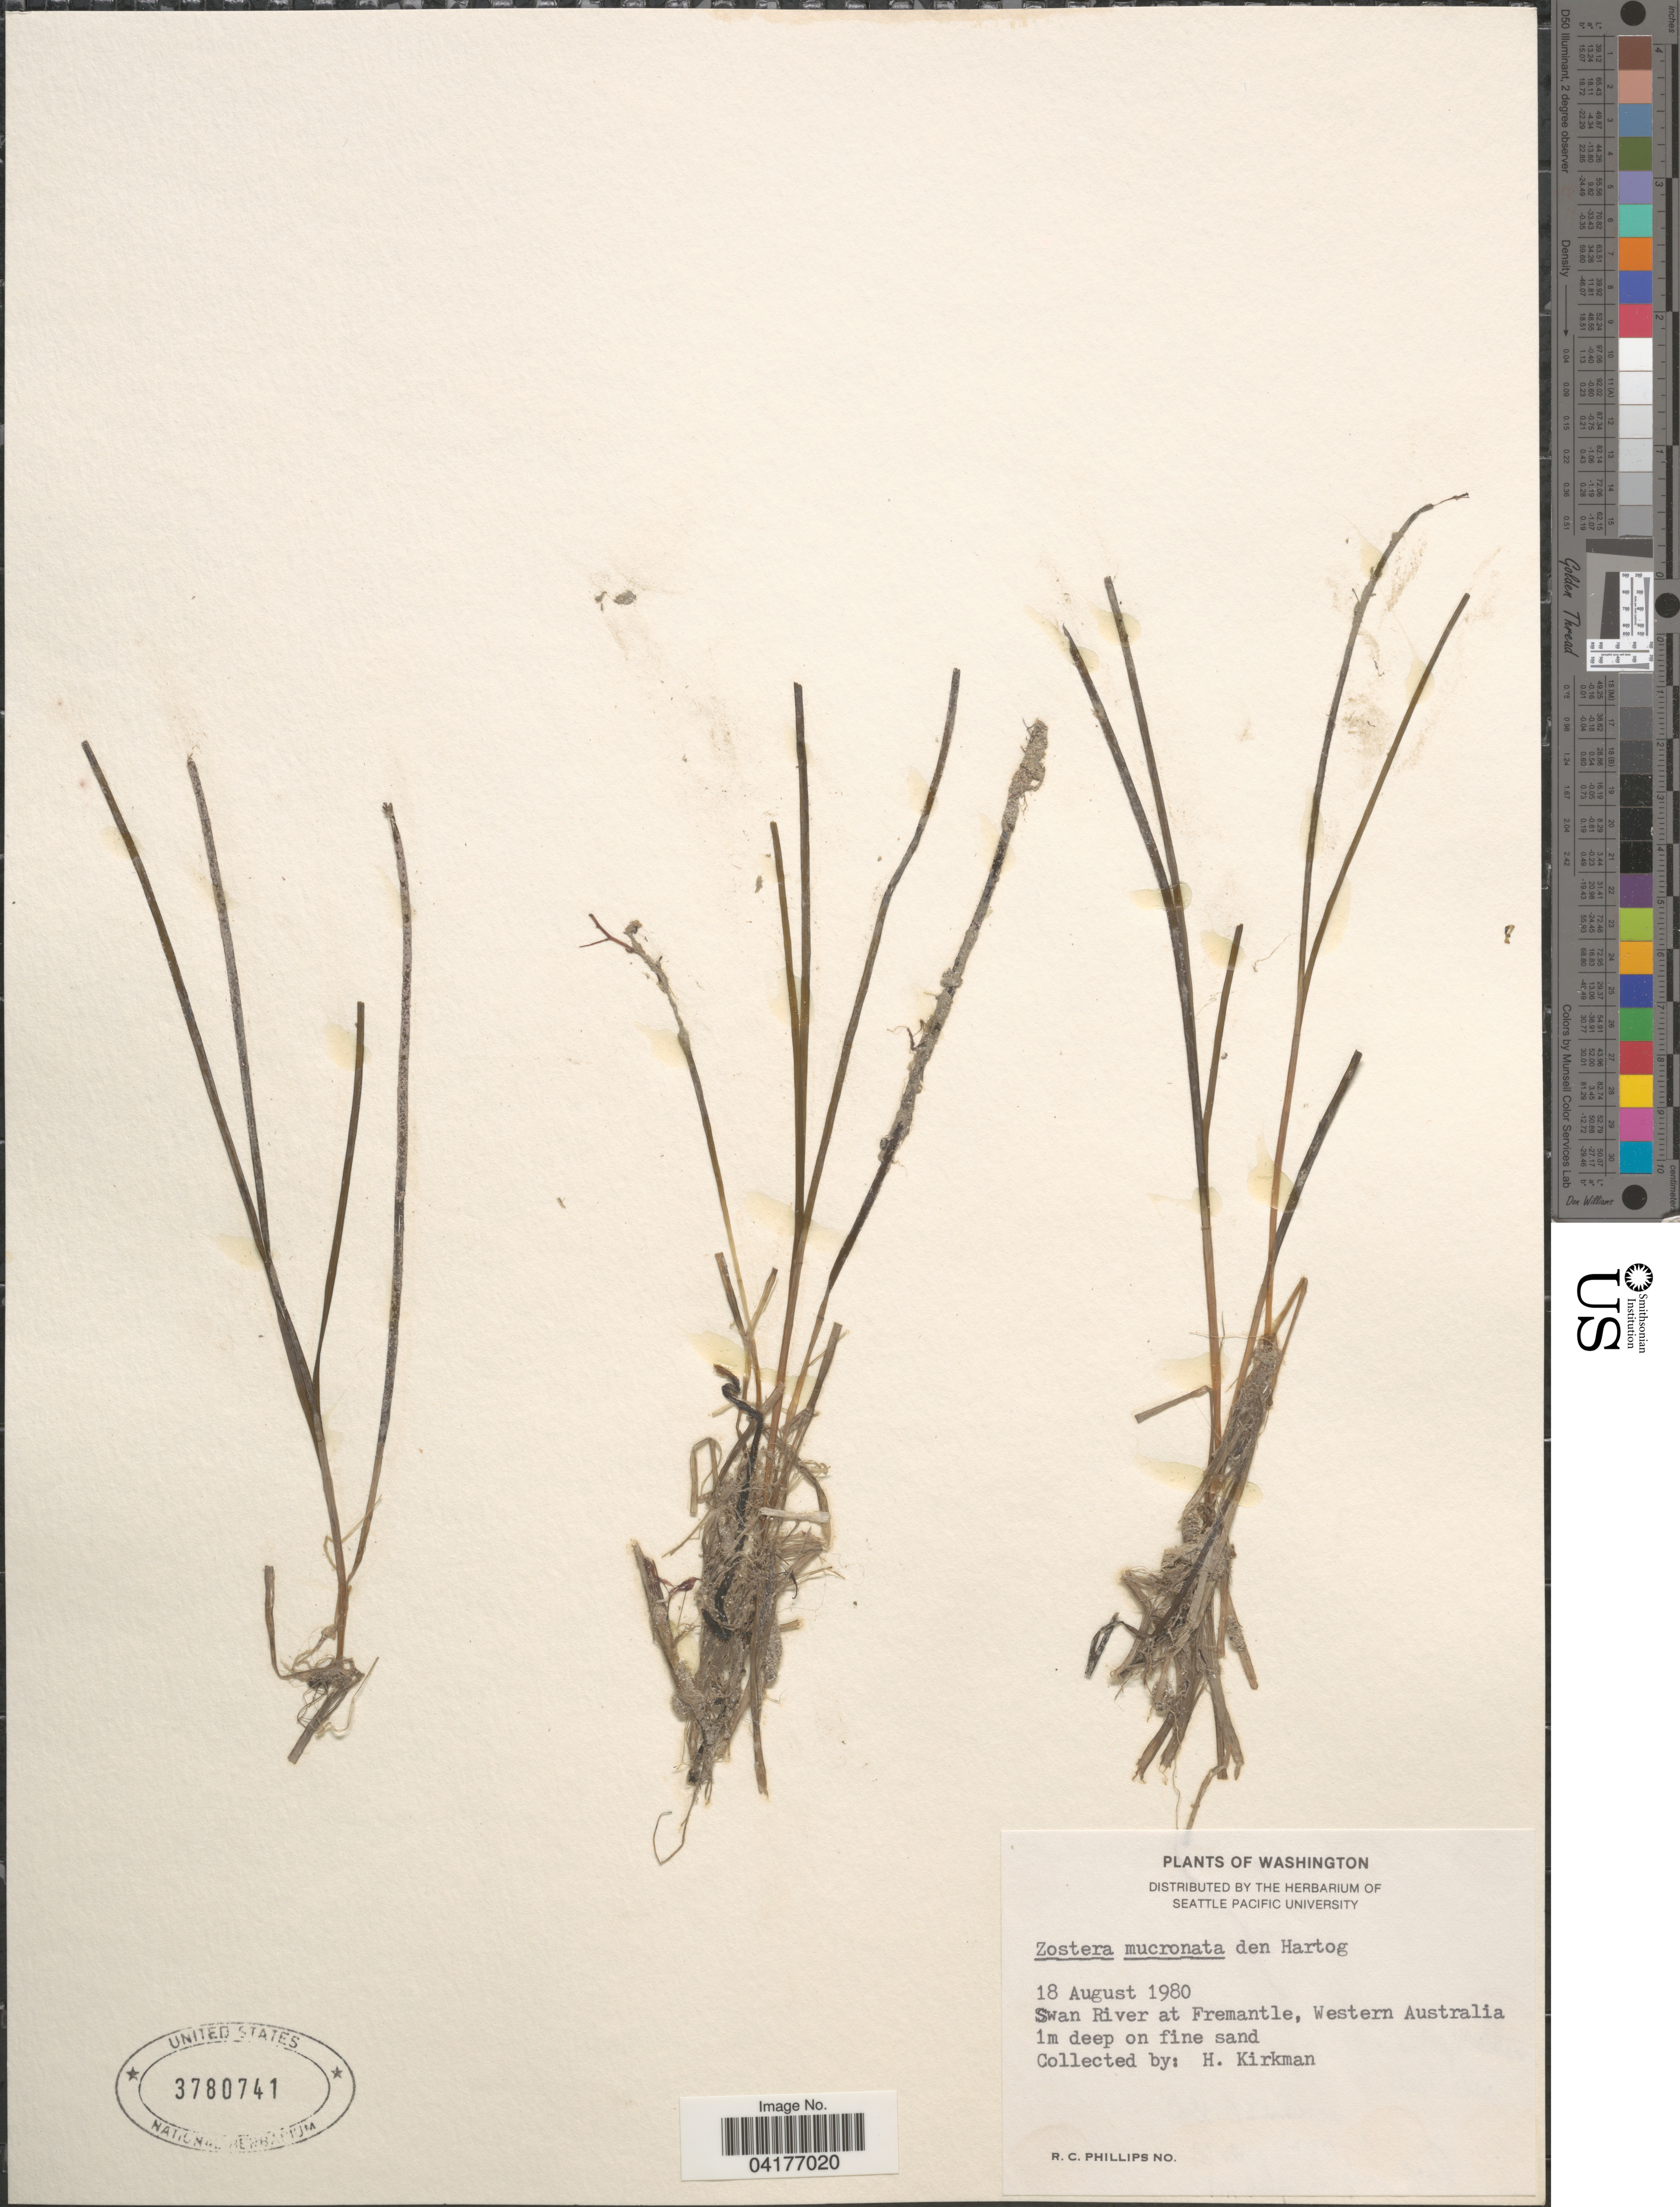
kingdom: Plantae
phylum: Tracheophyta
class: Liliopsida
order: Alismatales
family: Zosteraceae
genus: Zostera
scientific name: Zostera mucronata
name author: Hartog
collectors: H. Kirkman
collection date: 1980-08-18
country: Australia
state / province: Western Australia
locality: Swan River at Fremantle.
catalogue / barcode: US 3780741